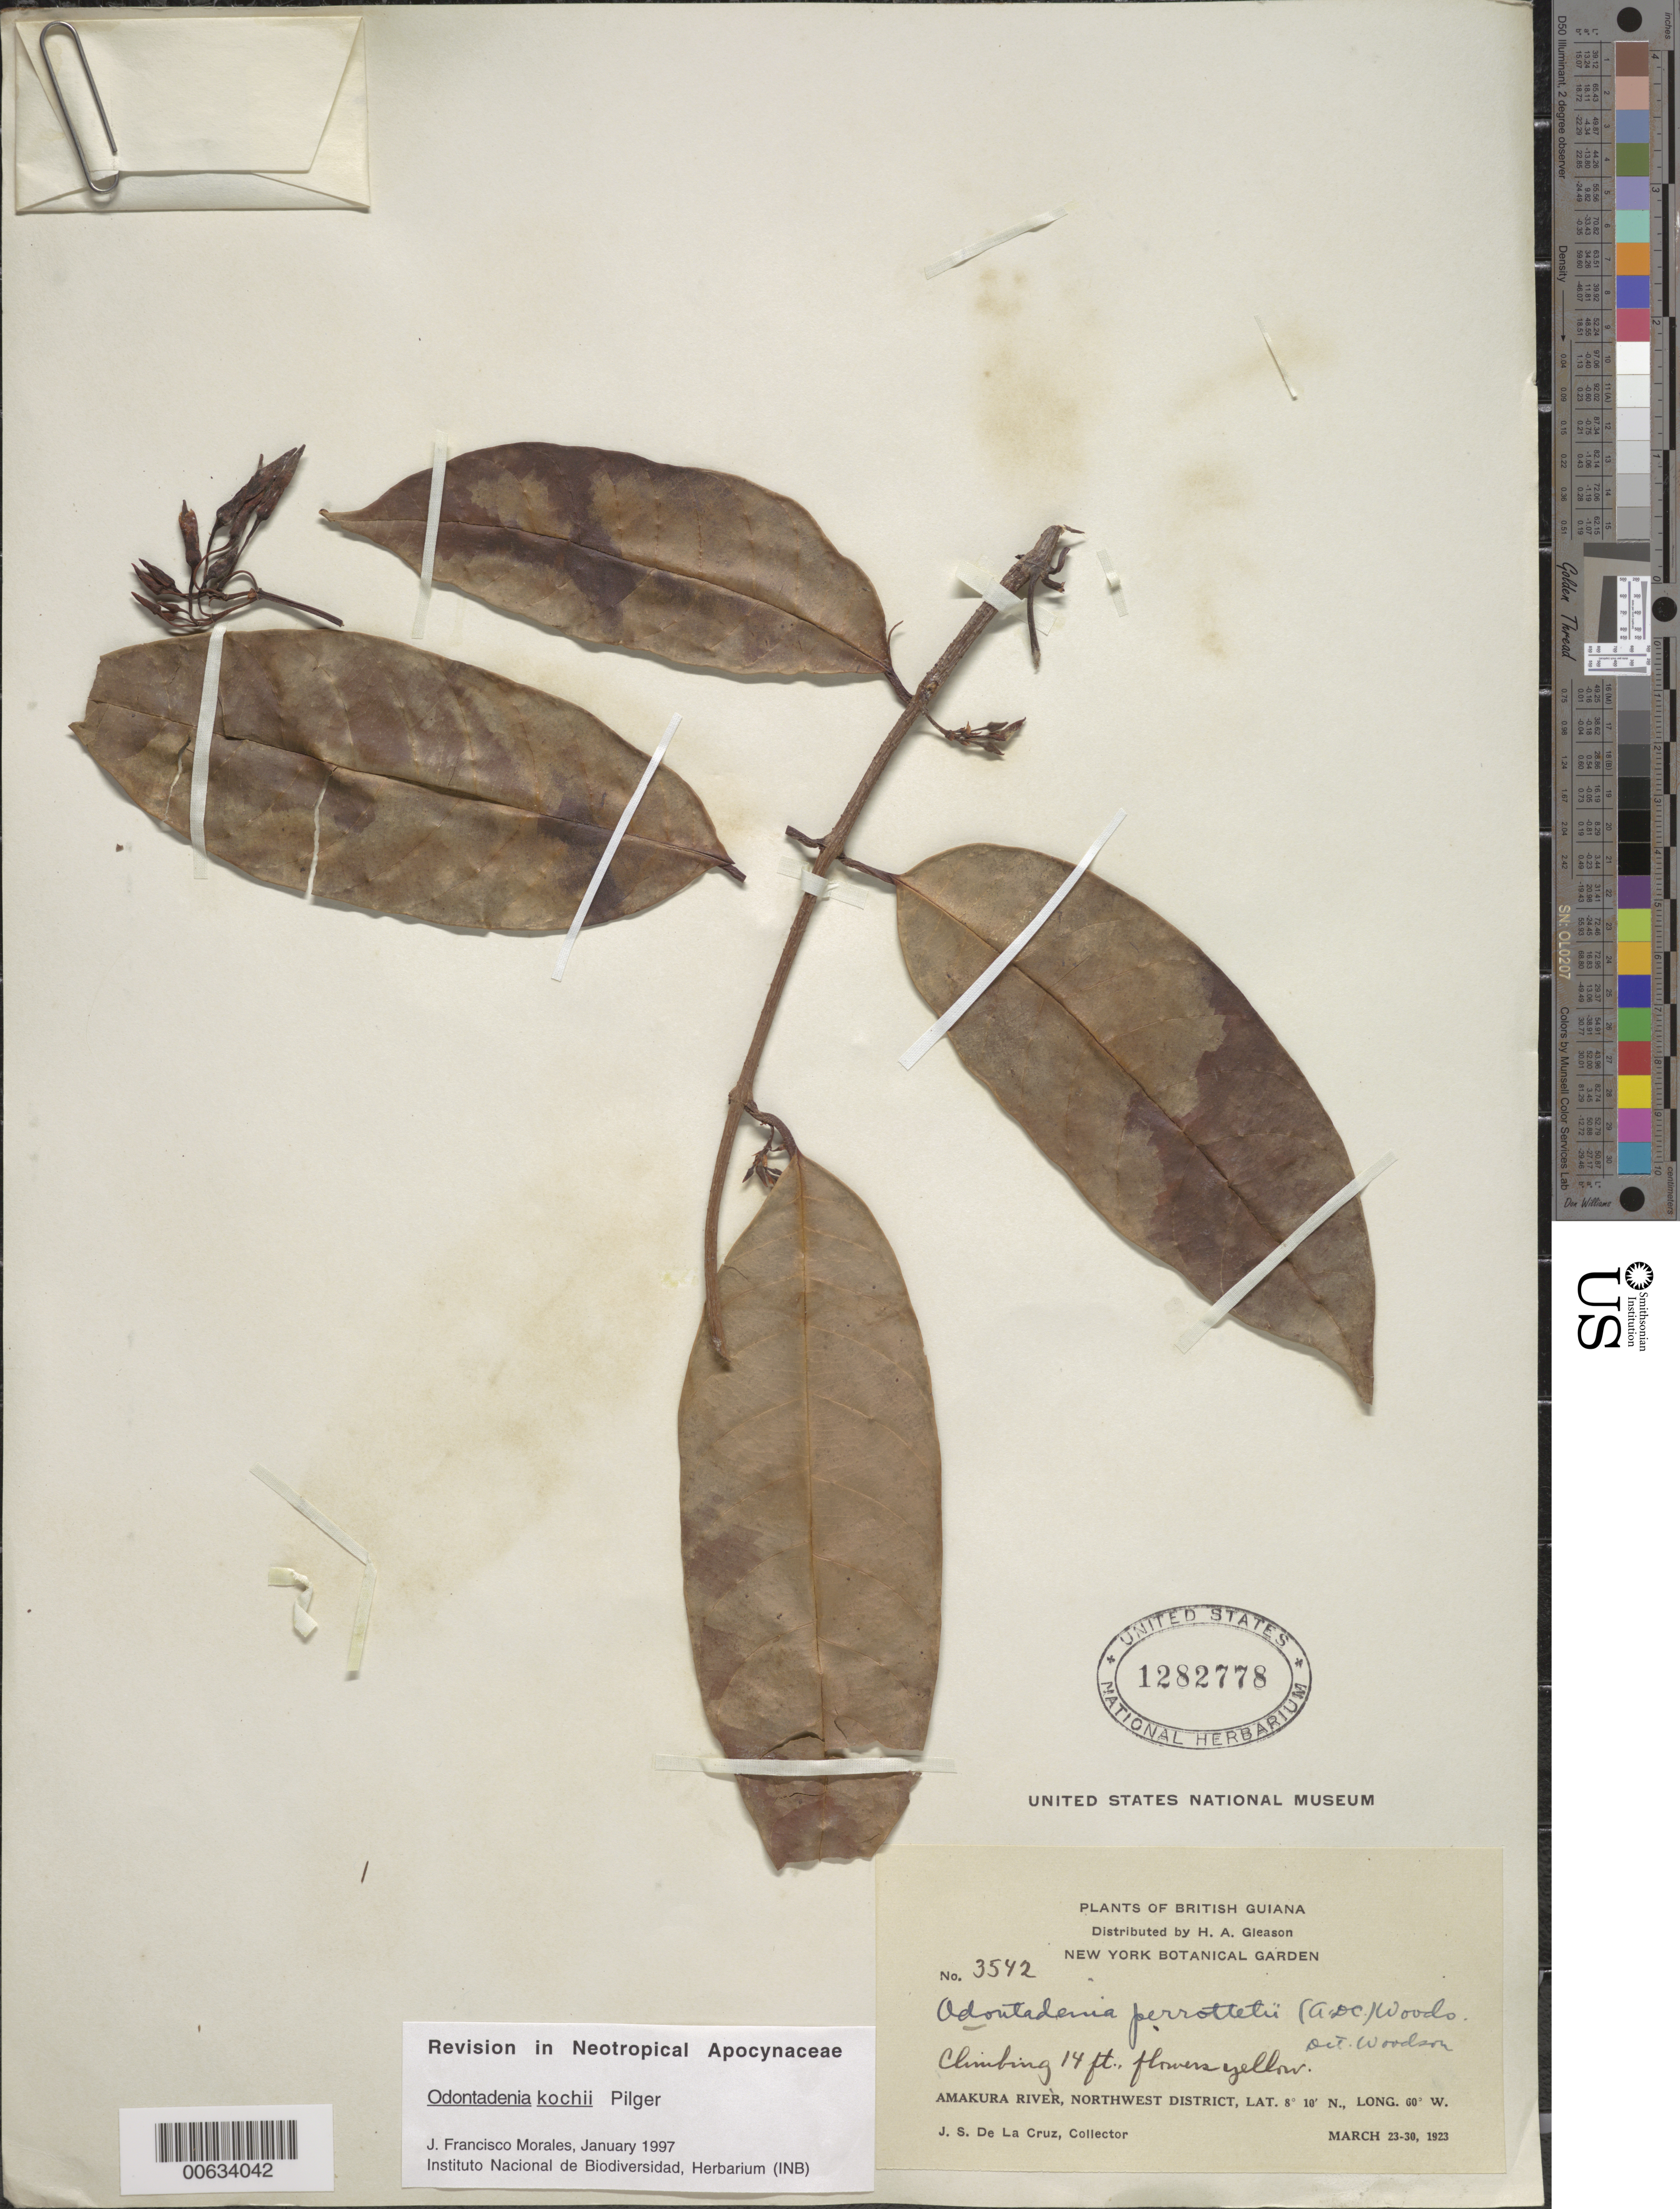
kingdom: Plantae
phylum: Tracheophyta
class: Magnoliopsida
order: Gentianales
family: Apocynaceae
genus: Odontadenia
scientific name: Odontadenia kochii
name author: Pilg.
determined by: Morales, J. F.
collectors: J. S. de la Cruz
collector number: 3542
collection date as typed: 23-Mar-23 to 30-Mar-23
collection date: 1923-03-23/1923-03-30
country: Guyana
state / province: Barima-Waini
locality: Amakura R., NW District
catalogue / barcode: US 1282778